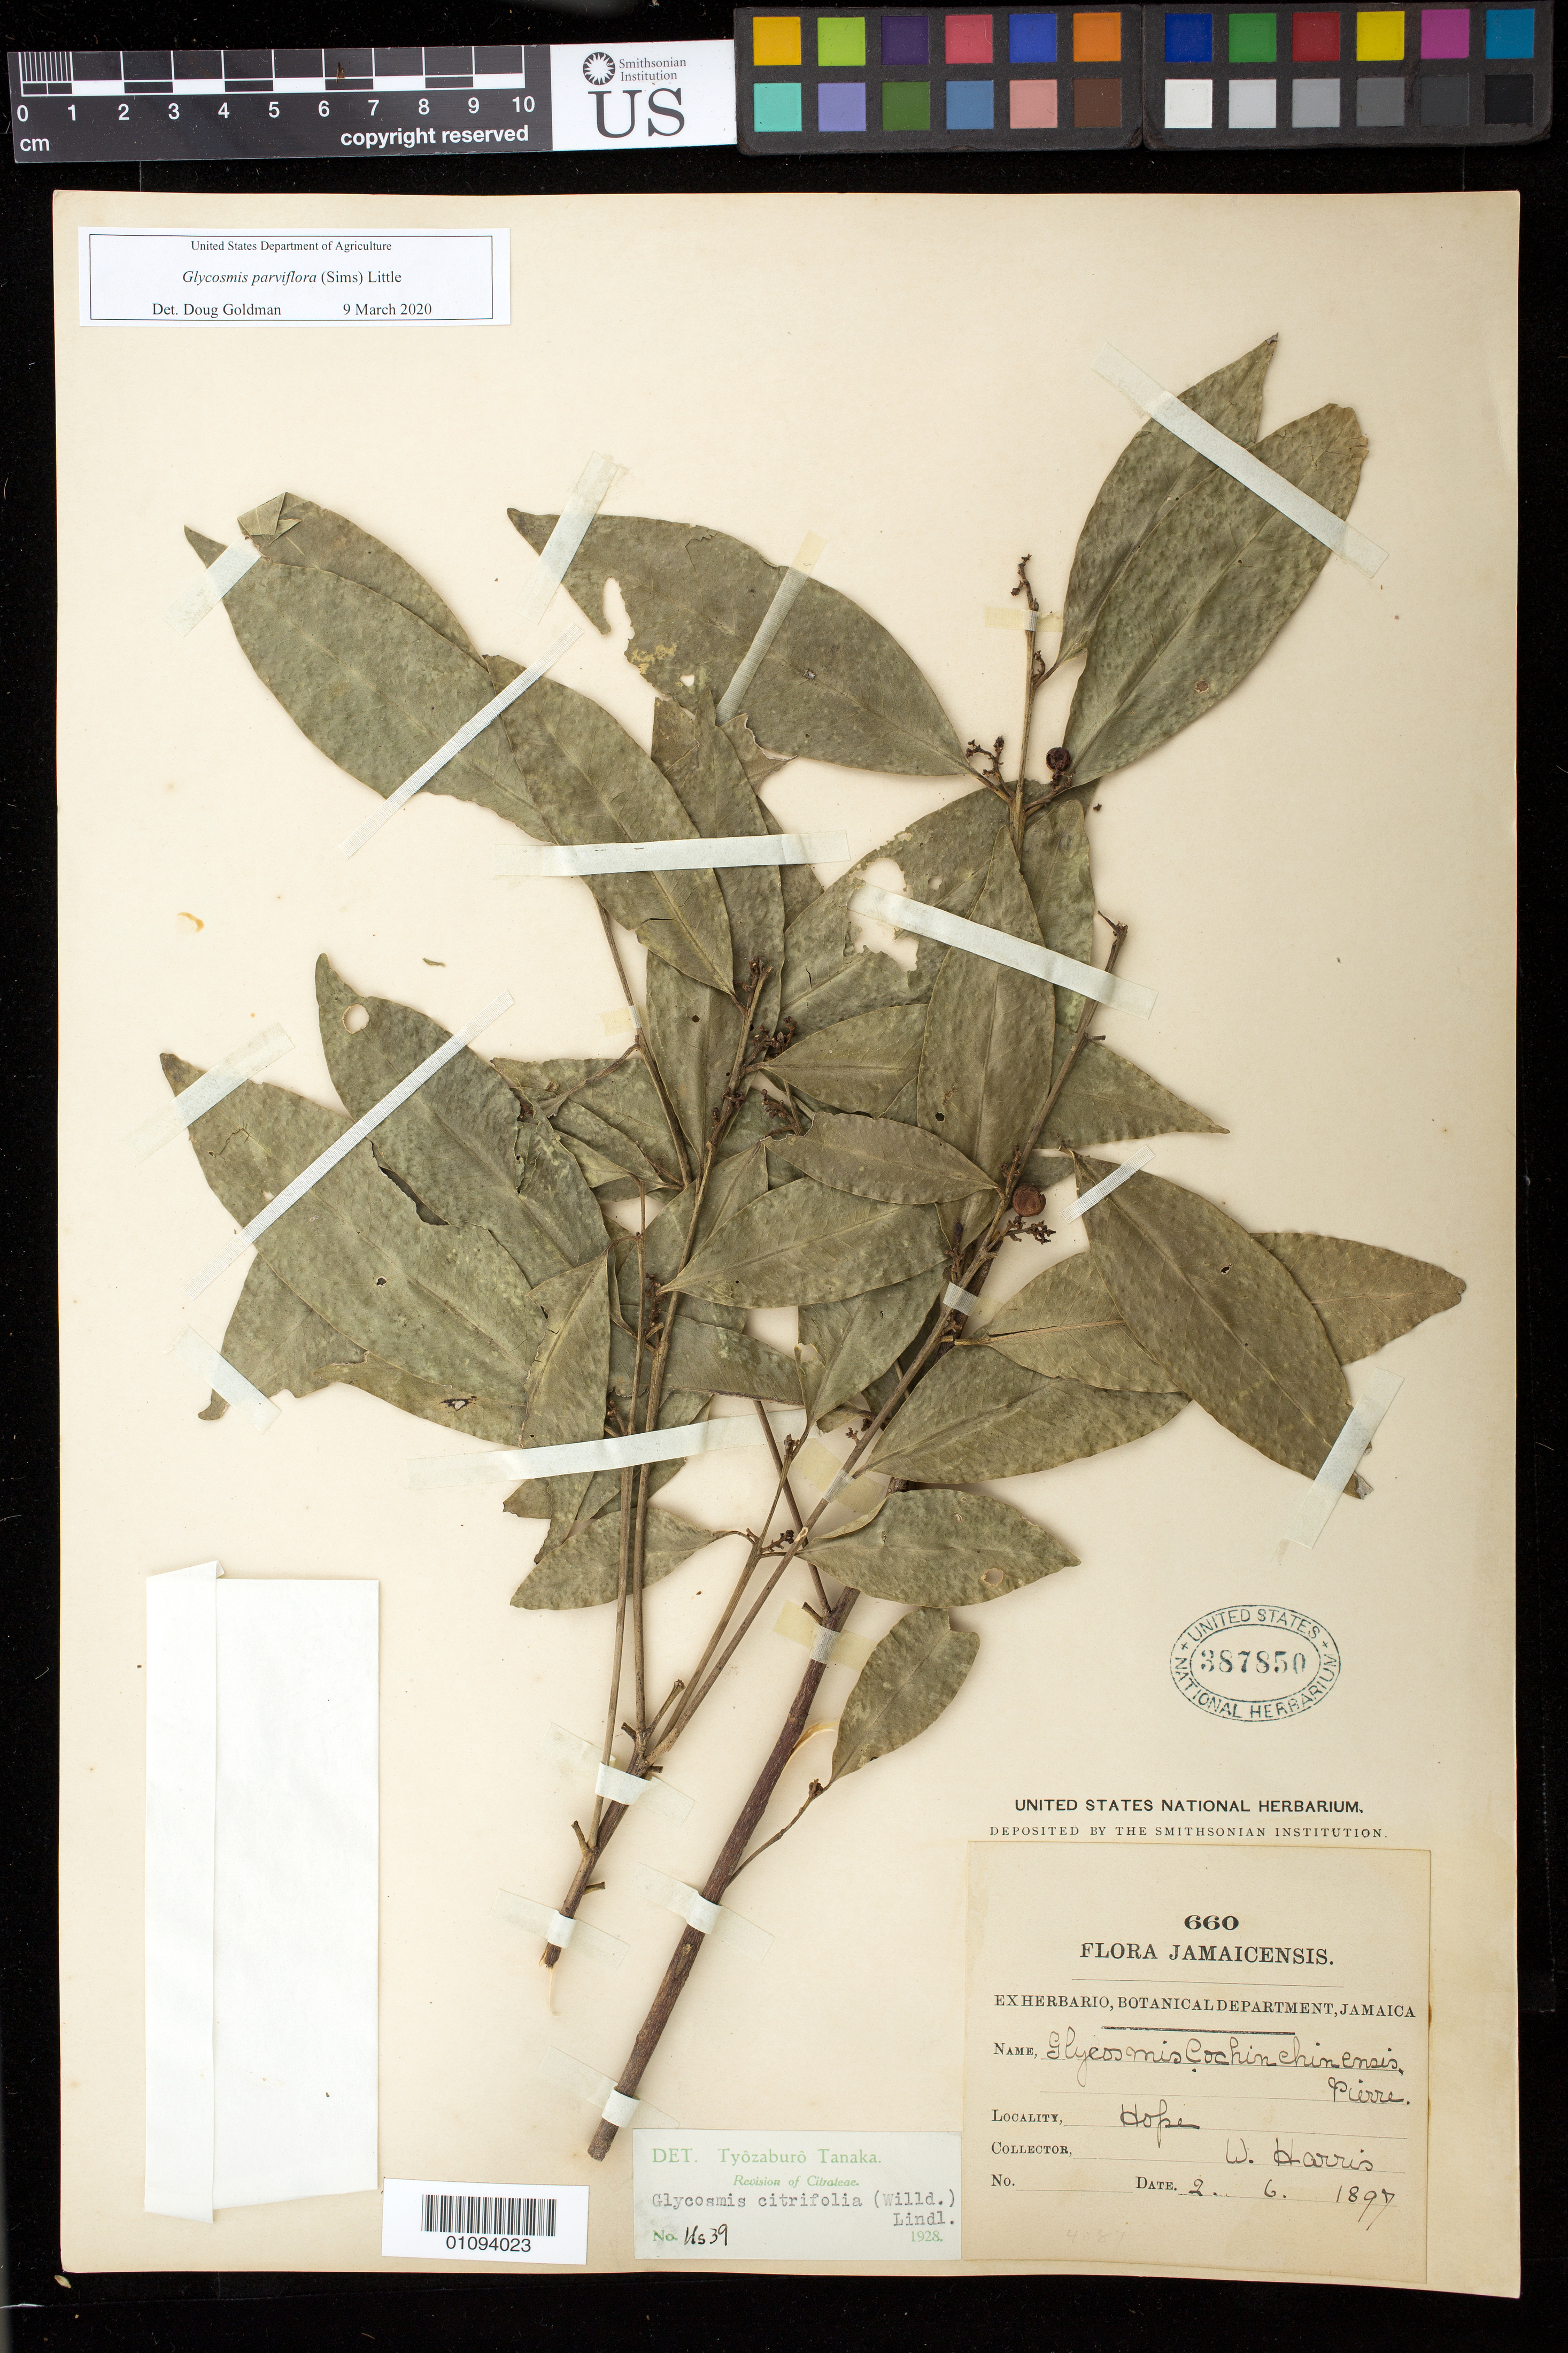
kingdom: Plantae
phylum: Tracheophyta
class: Magnoliopsida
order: Sapindales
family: Rutaceae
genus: Glycosmis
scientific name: Glycosmis parviflora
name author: (Sims) Little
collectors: W. Harris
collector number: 660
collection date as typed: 06 Feb 1897 or 02 Jun 1897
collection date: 1897-02-06 or 1897-06-02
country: Jamaica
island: Jamaica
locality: Hope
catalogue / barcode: US 387850